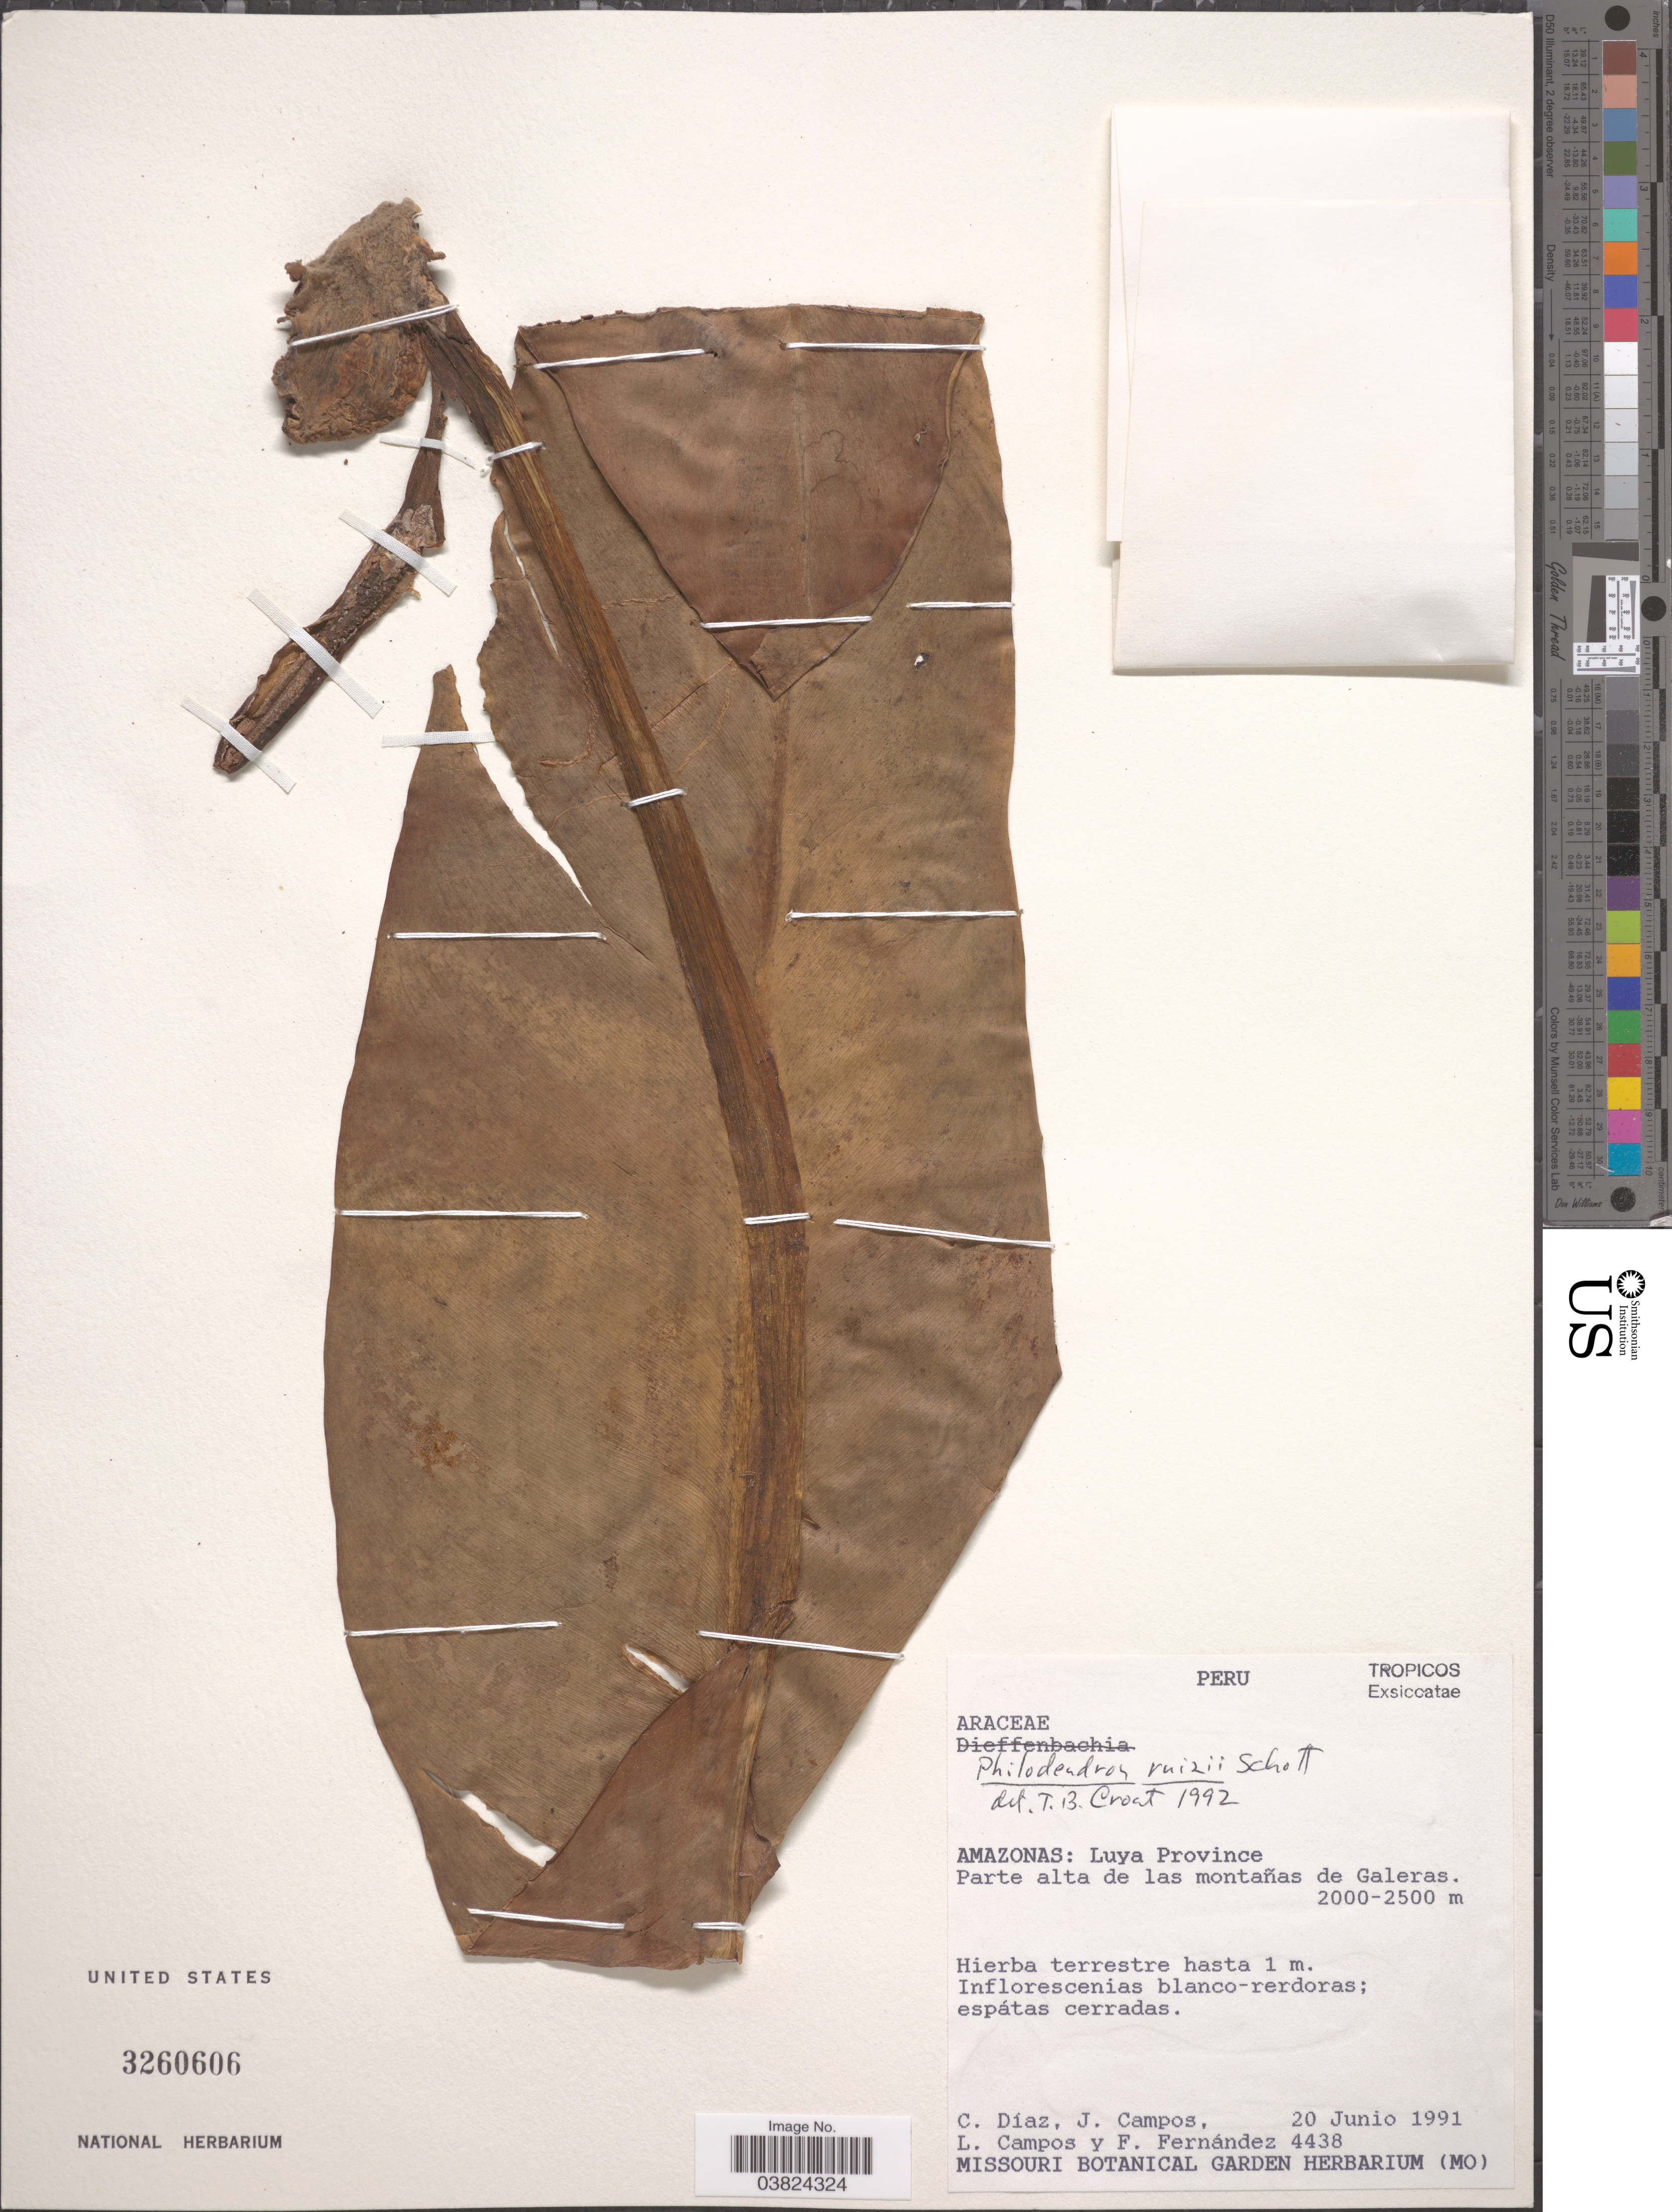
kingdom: Plantae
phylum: Tracheophyta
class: Liliopsida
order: Alismatales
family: Araceae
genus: Philodendron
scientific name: Philodendron ruizii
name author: Schott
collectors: C. Díaz, J. Campos, L. Campos & F. Fernández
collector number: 4438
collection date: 1991-06-20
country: Peru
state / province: Amazonas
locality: Luya Province. Parte alta de las montañas de Galeras.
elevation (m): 2000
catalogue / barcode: US 3260606